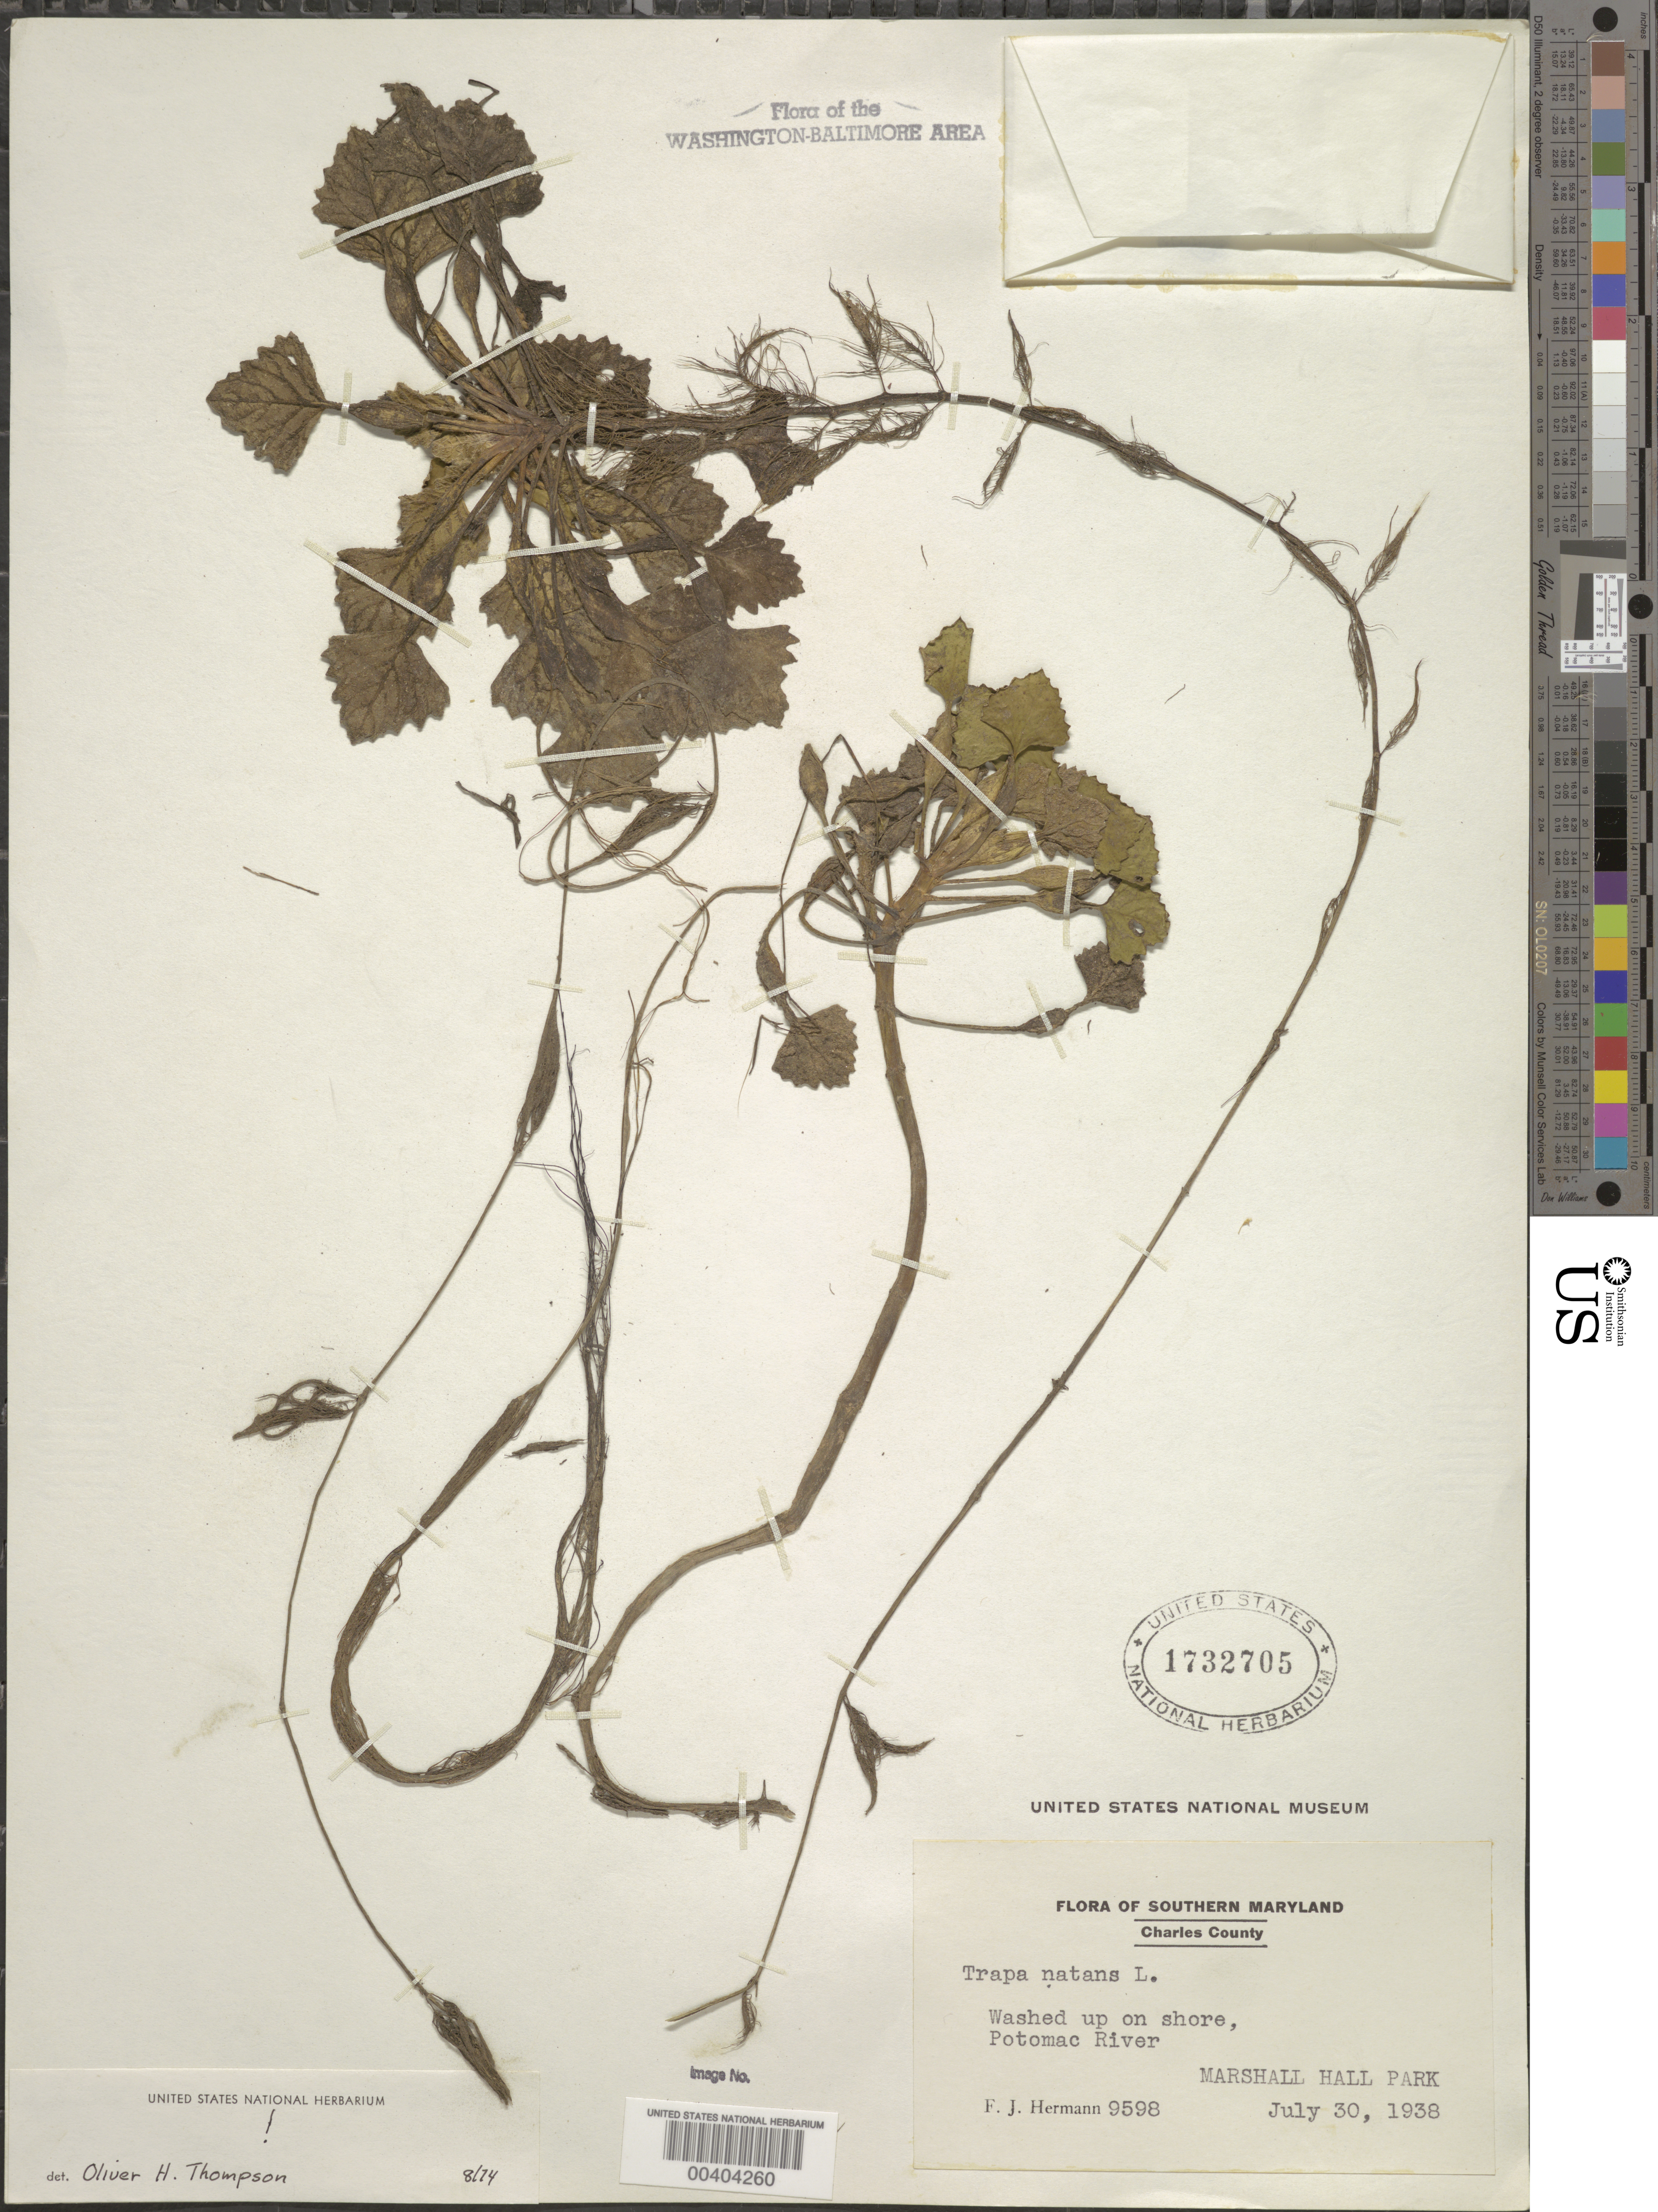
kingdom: Plantae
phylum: Tracheophyta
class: Magnoliopsida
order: Myrtales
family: Lythraceae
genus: Trapa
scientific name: Trapa natans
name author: L.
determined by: Thompson, O. H.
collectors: F. J. Hermann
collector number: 9598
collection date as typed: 30 Jul 1938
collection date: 1938-07-30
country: United States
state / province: Maryland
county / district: Charles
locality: Potomac River, Marshall Hall Park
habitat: Washed up onshore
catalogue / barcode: US 1732705